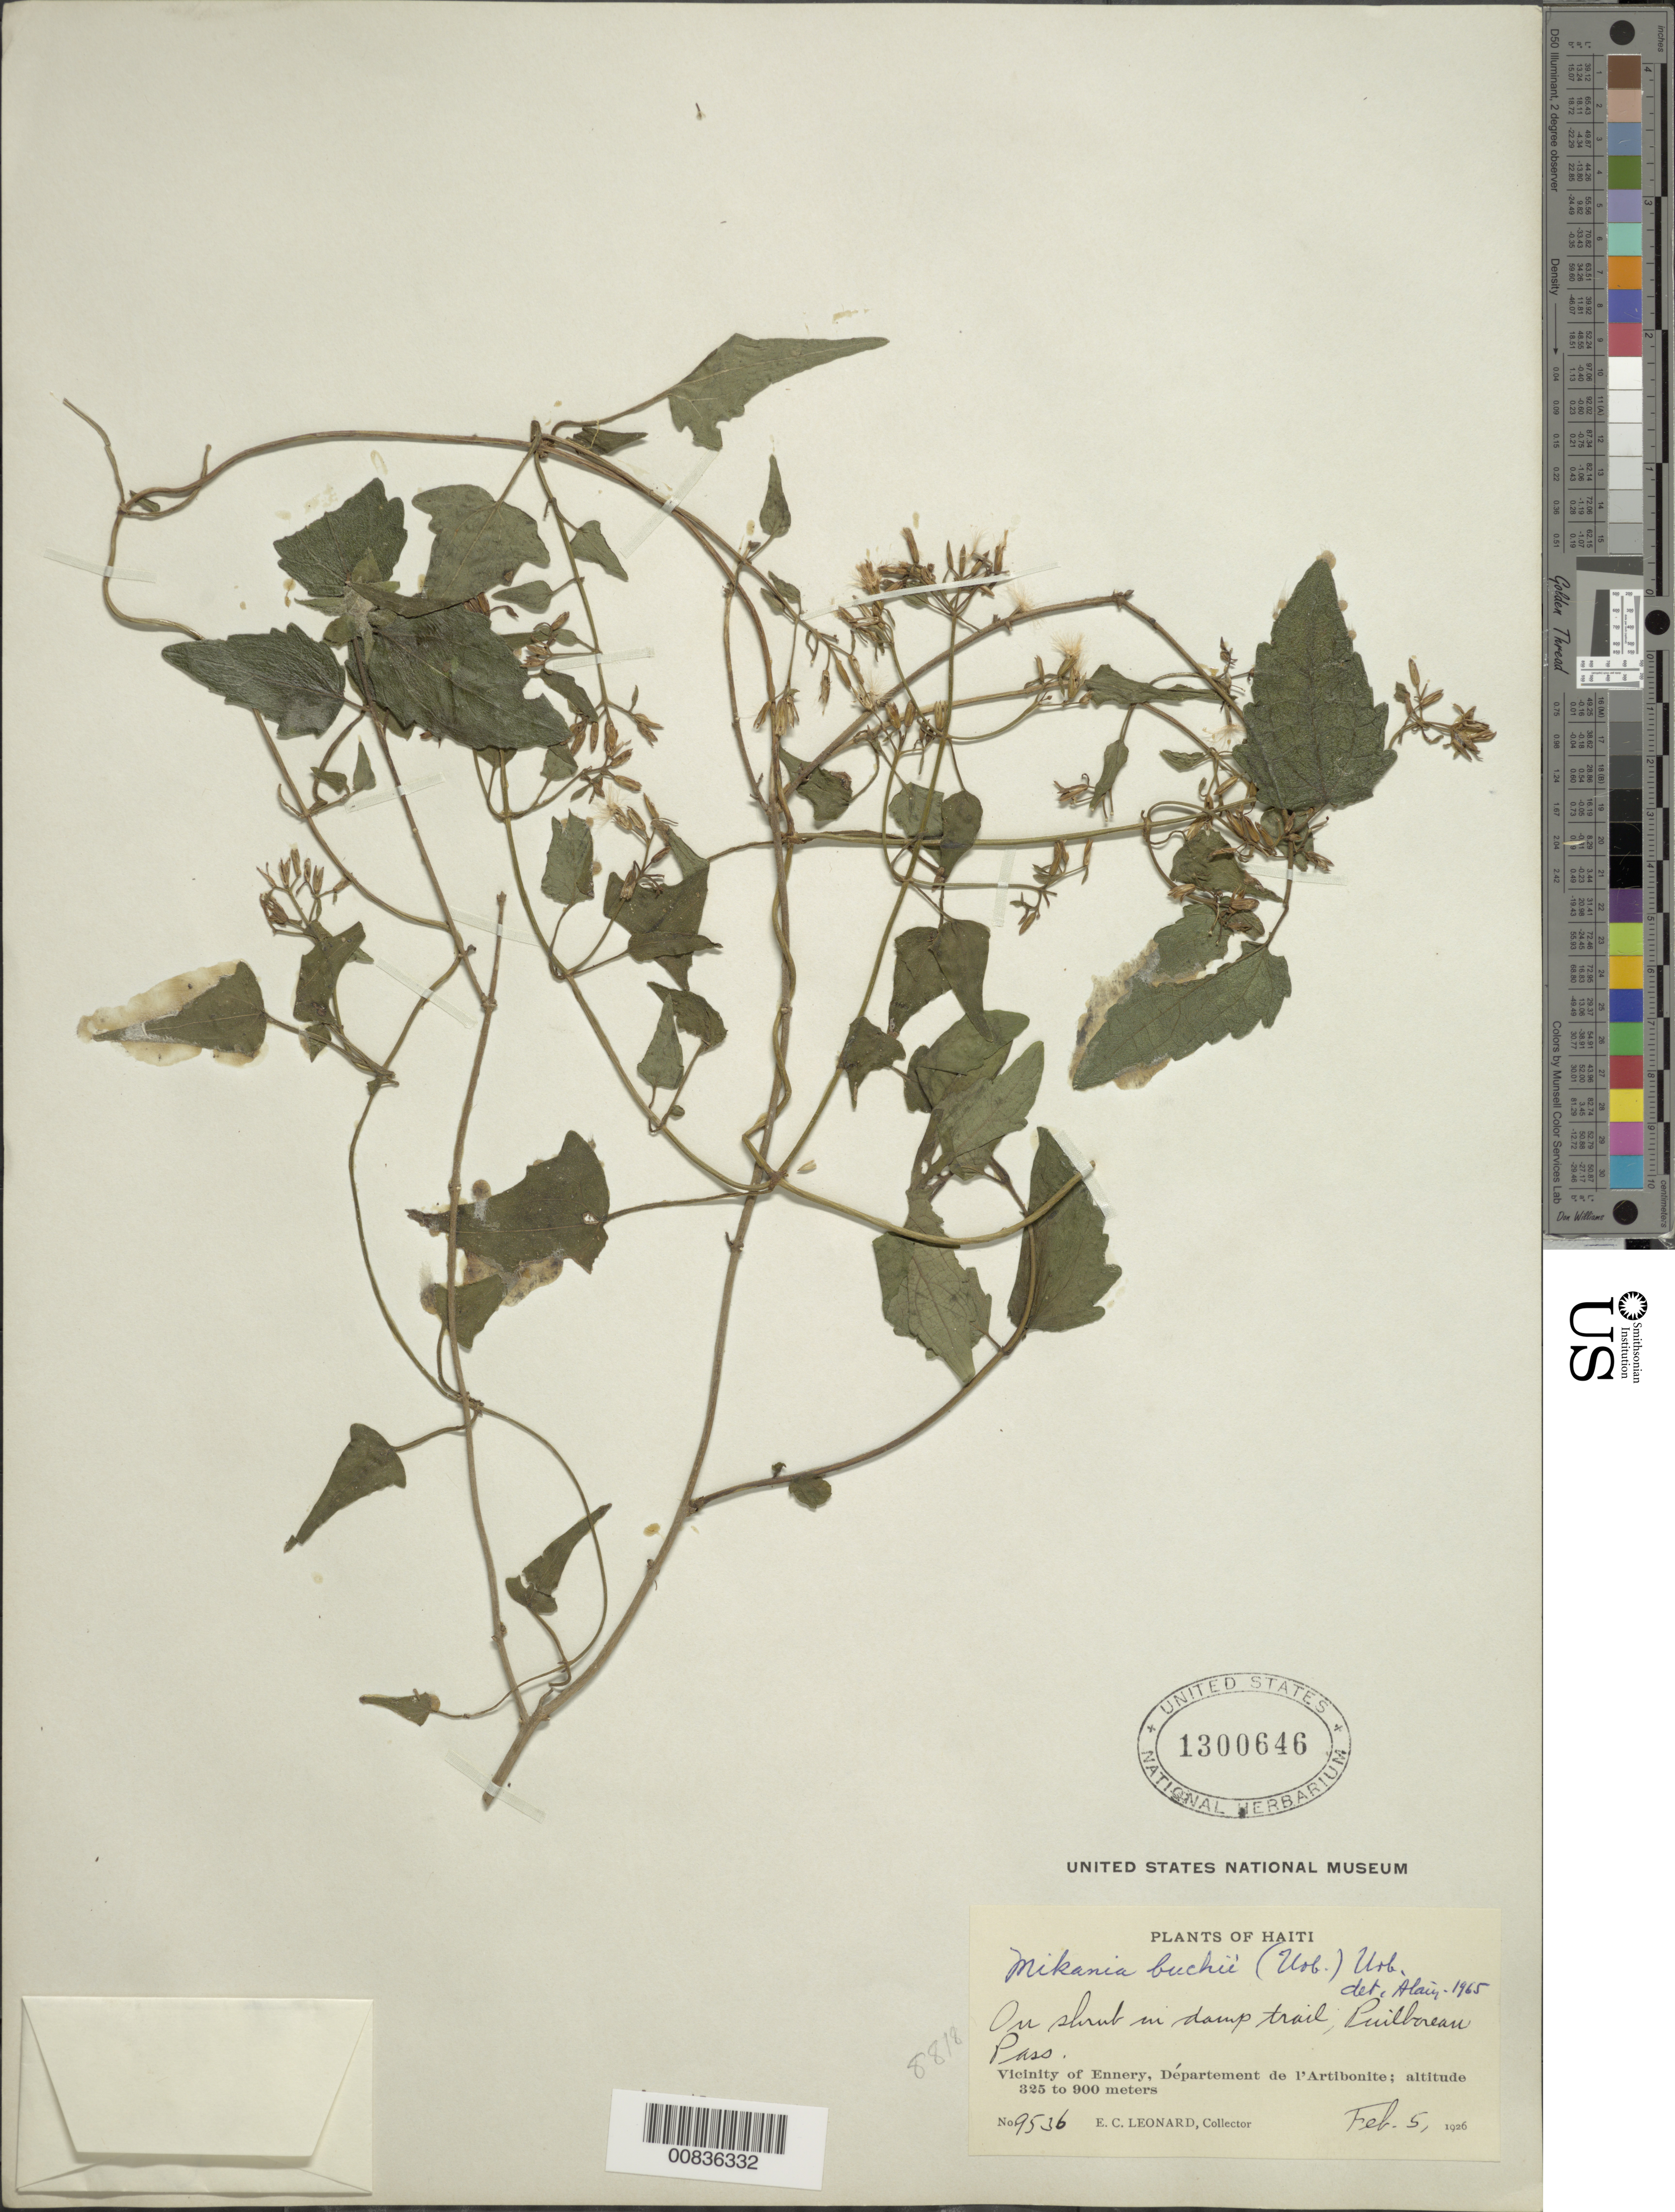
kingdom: Plantae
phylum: Tracheophyta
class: Magnoliopsida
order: Asterales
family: Asteraceae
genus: Mikania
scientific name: Mikania buchii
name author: Urb.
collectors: E. C. Leonard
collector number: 9536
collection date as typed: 05 Feb 1926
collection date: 1926-02-05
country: Haiti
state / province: Artibonite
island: Hispaniola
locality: Vicinity of Ennery, Puilboreau Pass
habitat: On shrub in damp trail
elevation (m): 325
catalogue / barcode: US 1300646